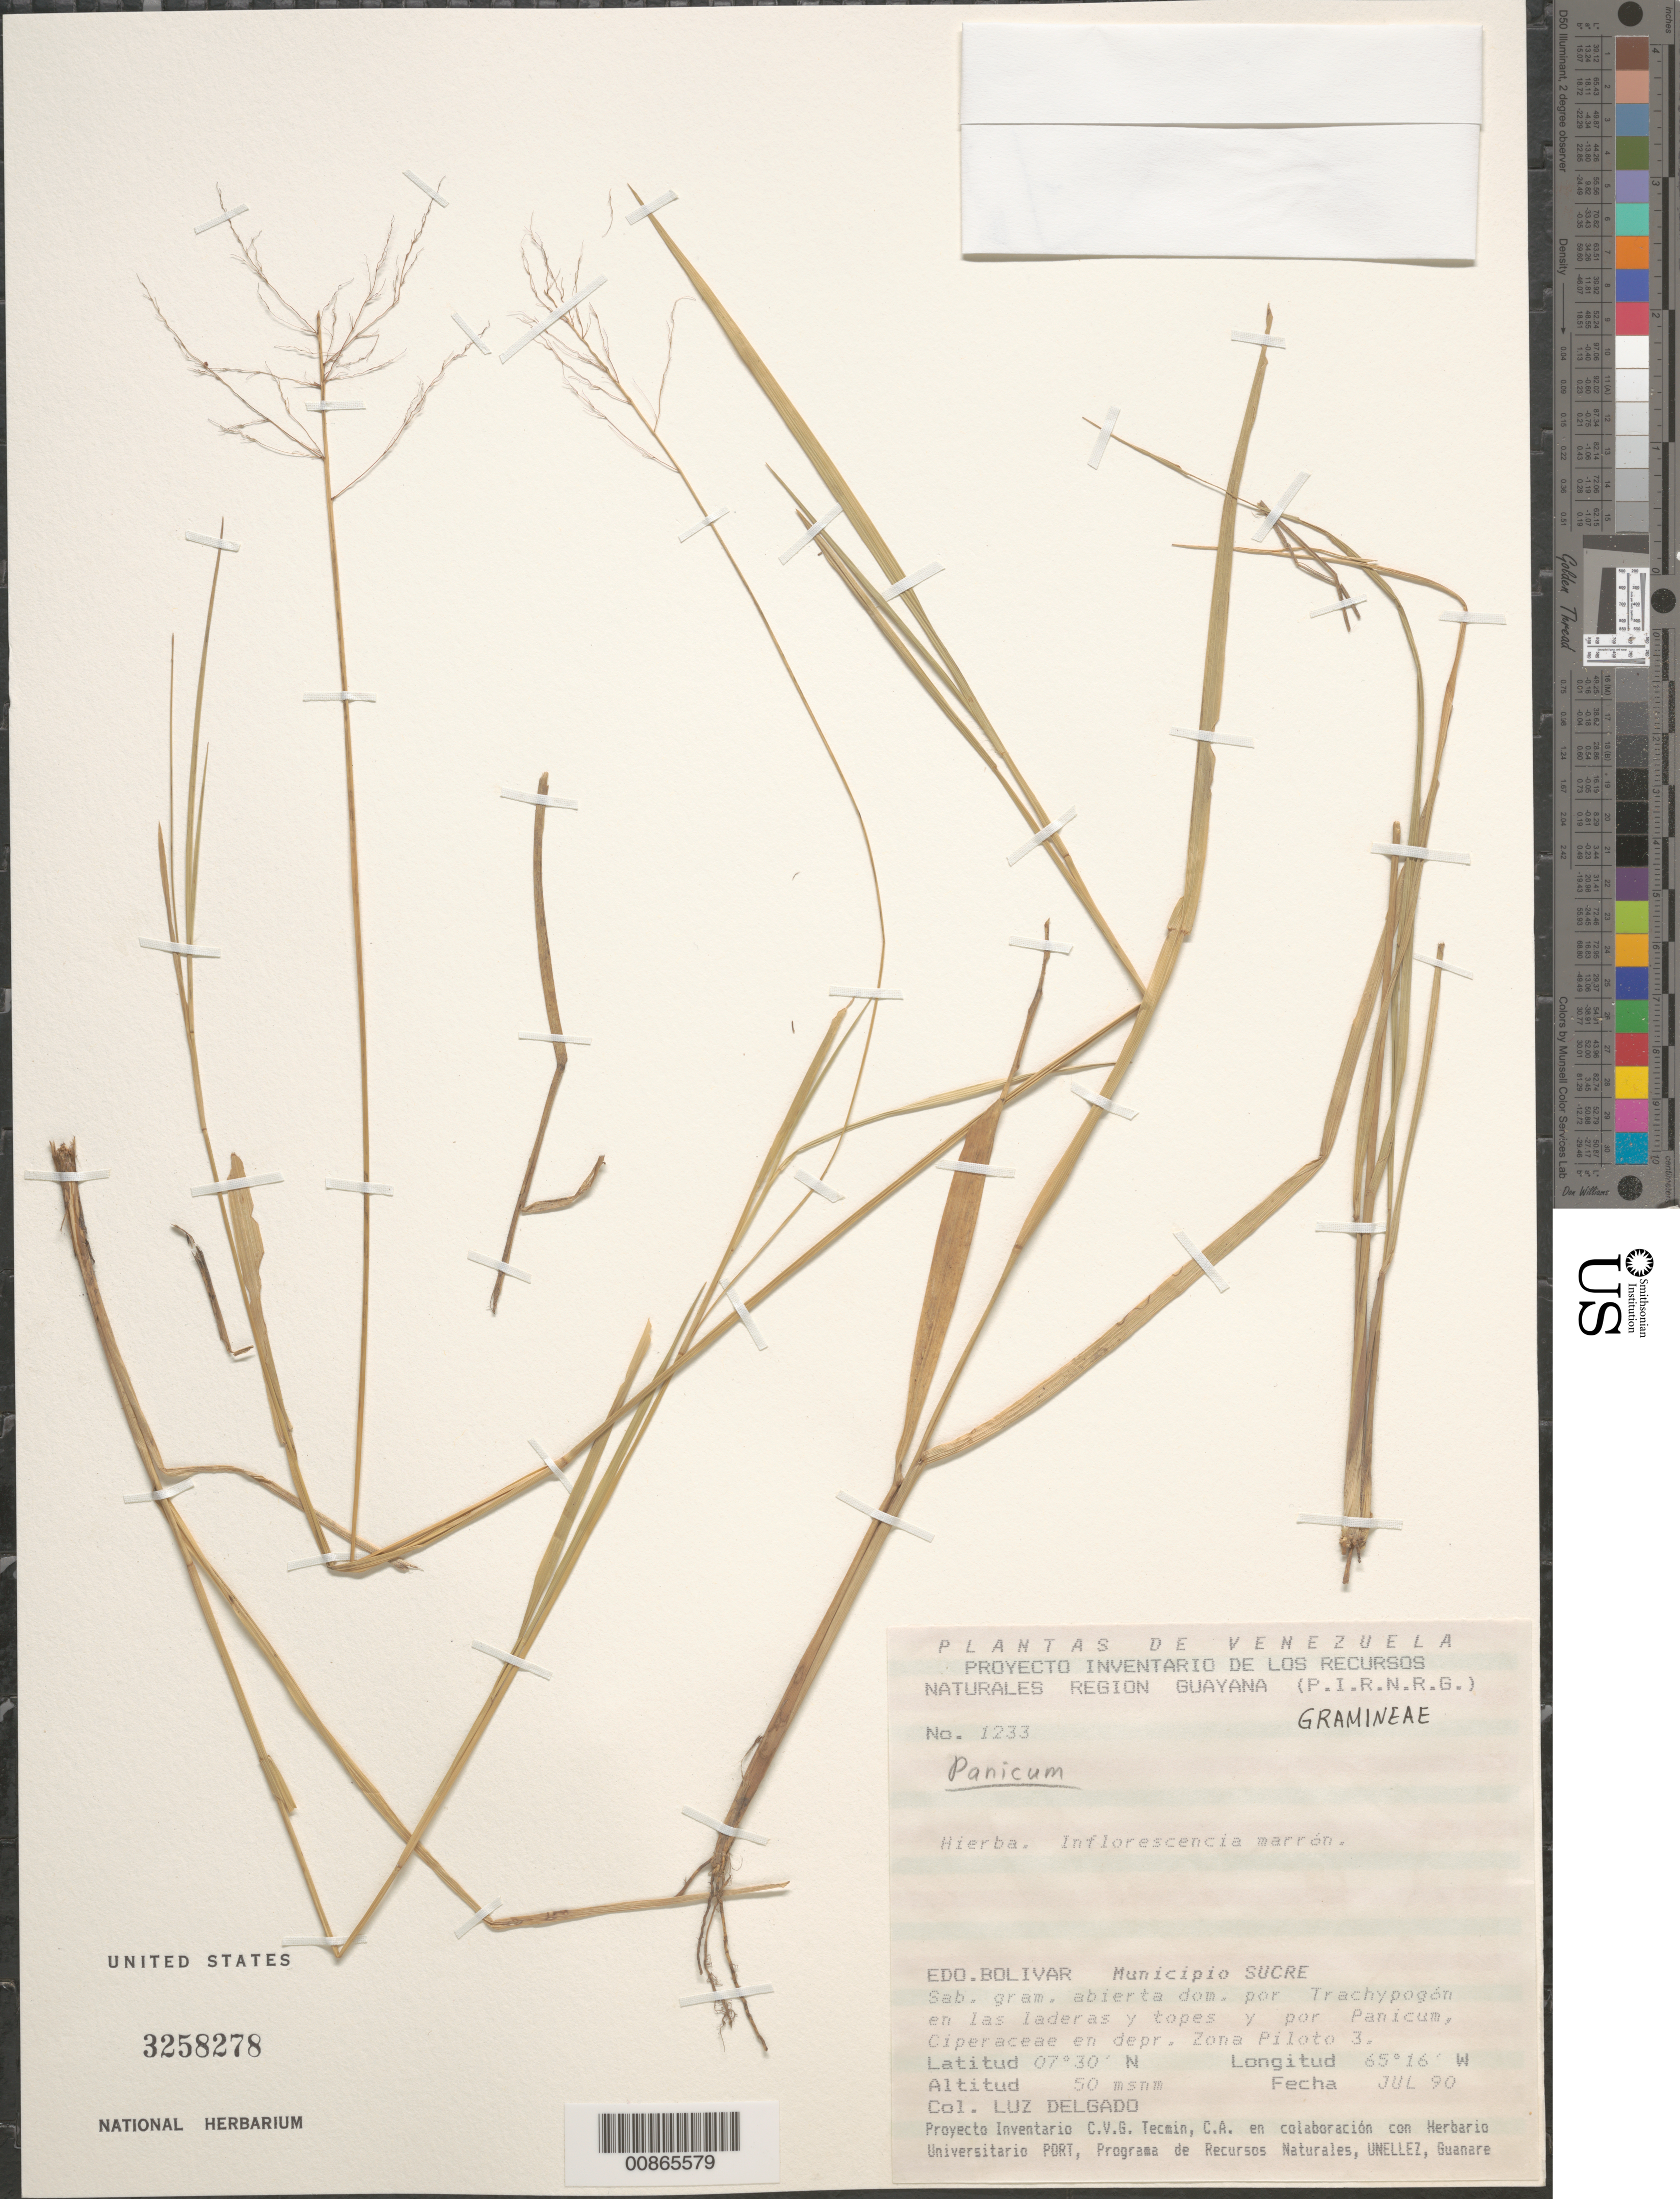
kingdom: Plantae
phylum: Tracheophyta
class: Liliopsida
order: Poales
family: Poaceae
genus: Panicum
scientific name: Panicum sp.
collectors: L. Delgado V.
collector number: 1233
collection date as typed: Jul-90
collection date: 1990-07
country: Venezuela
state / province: Bolívar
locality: Mun. Sucre, Zona Piloto 3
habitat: Sabana graminosa abierta dom. por Trachypogon en las laderas y topes y por Panicum, Ciperaceae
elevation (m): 50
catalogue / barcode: US 3258278